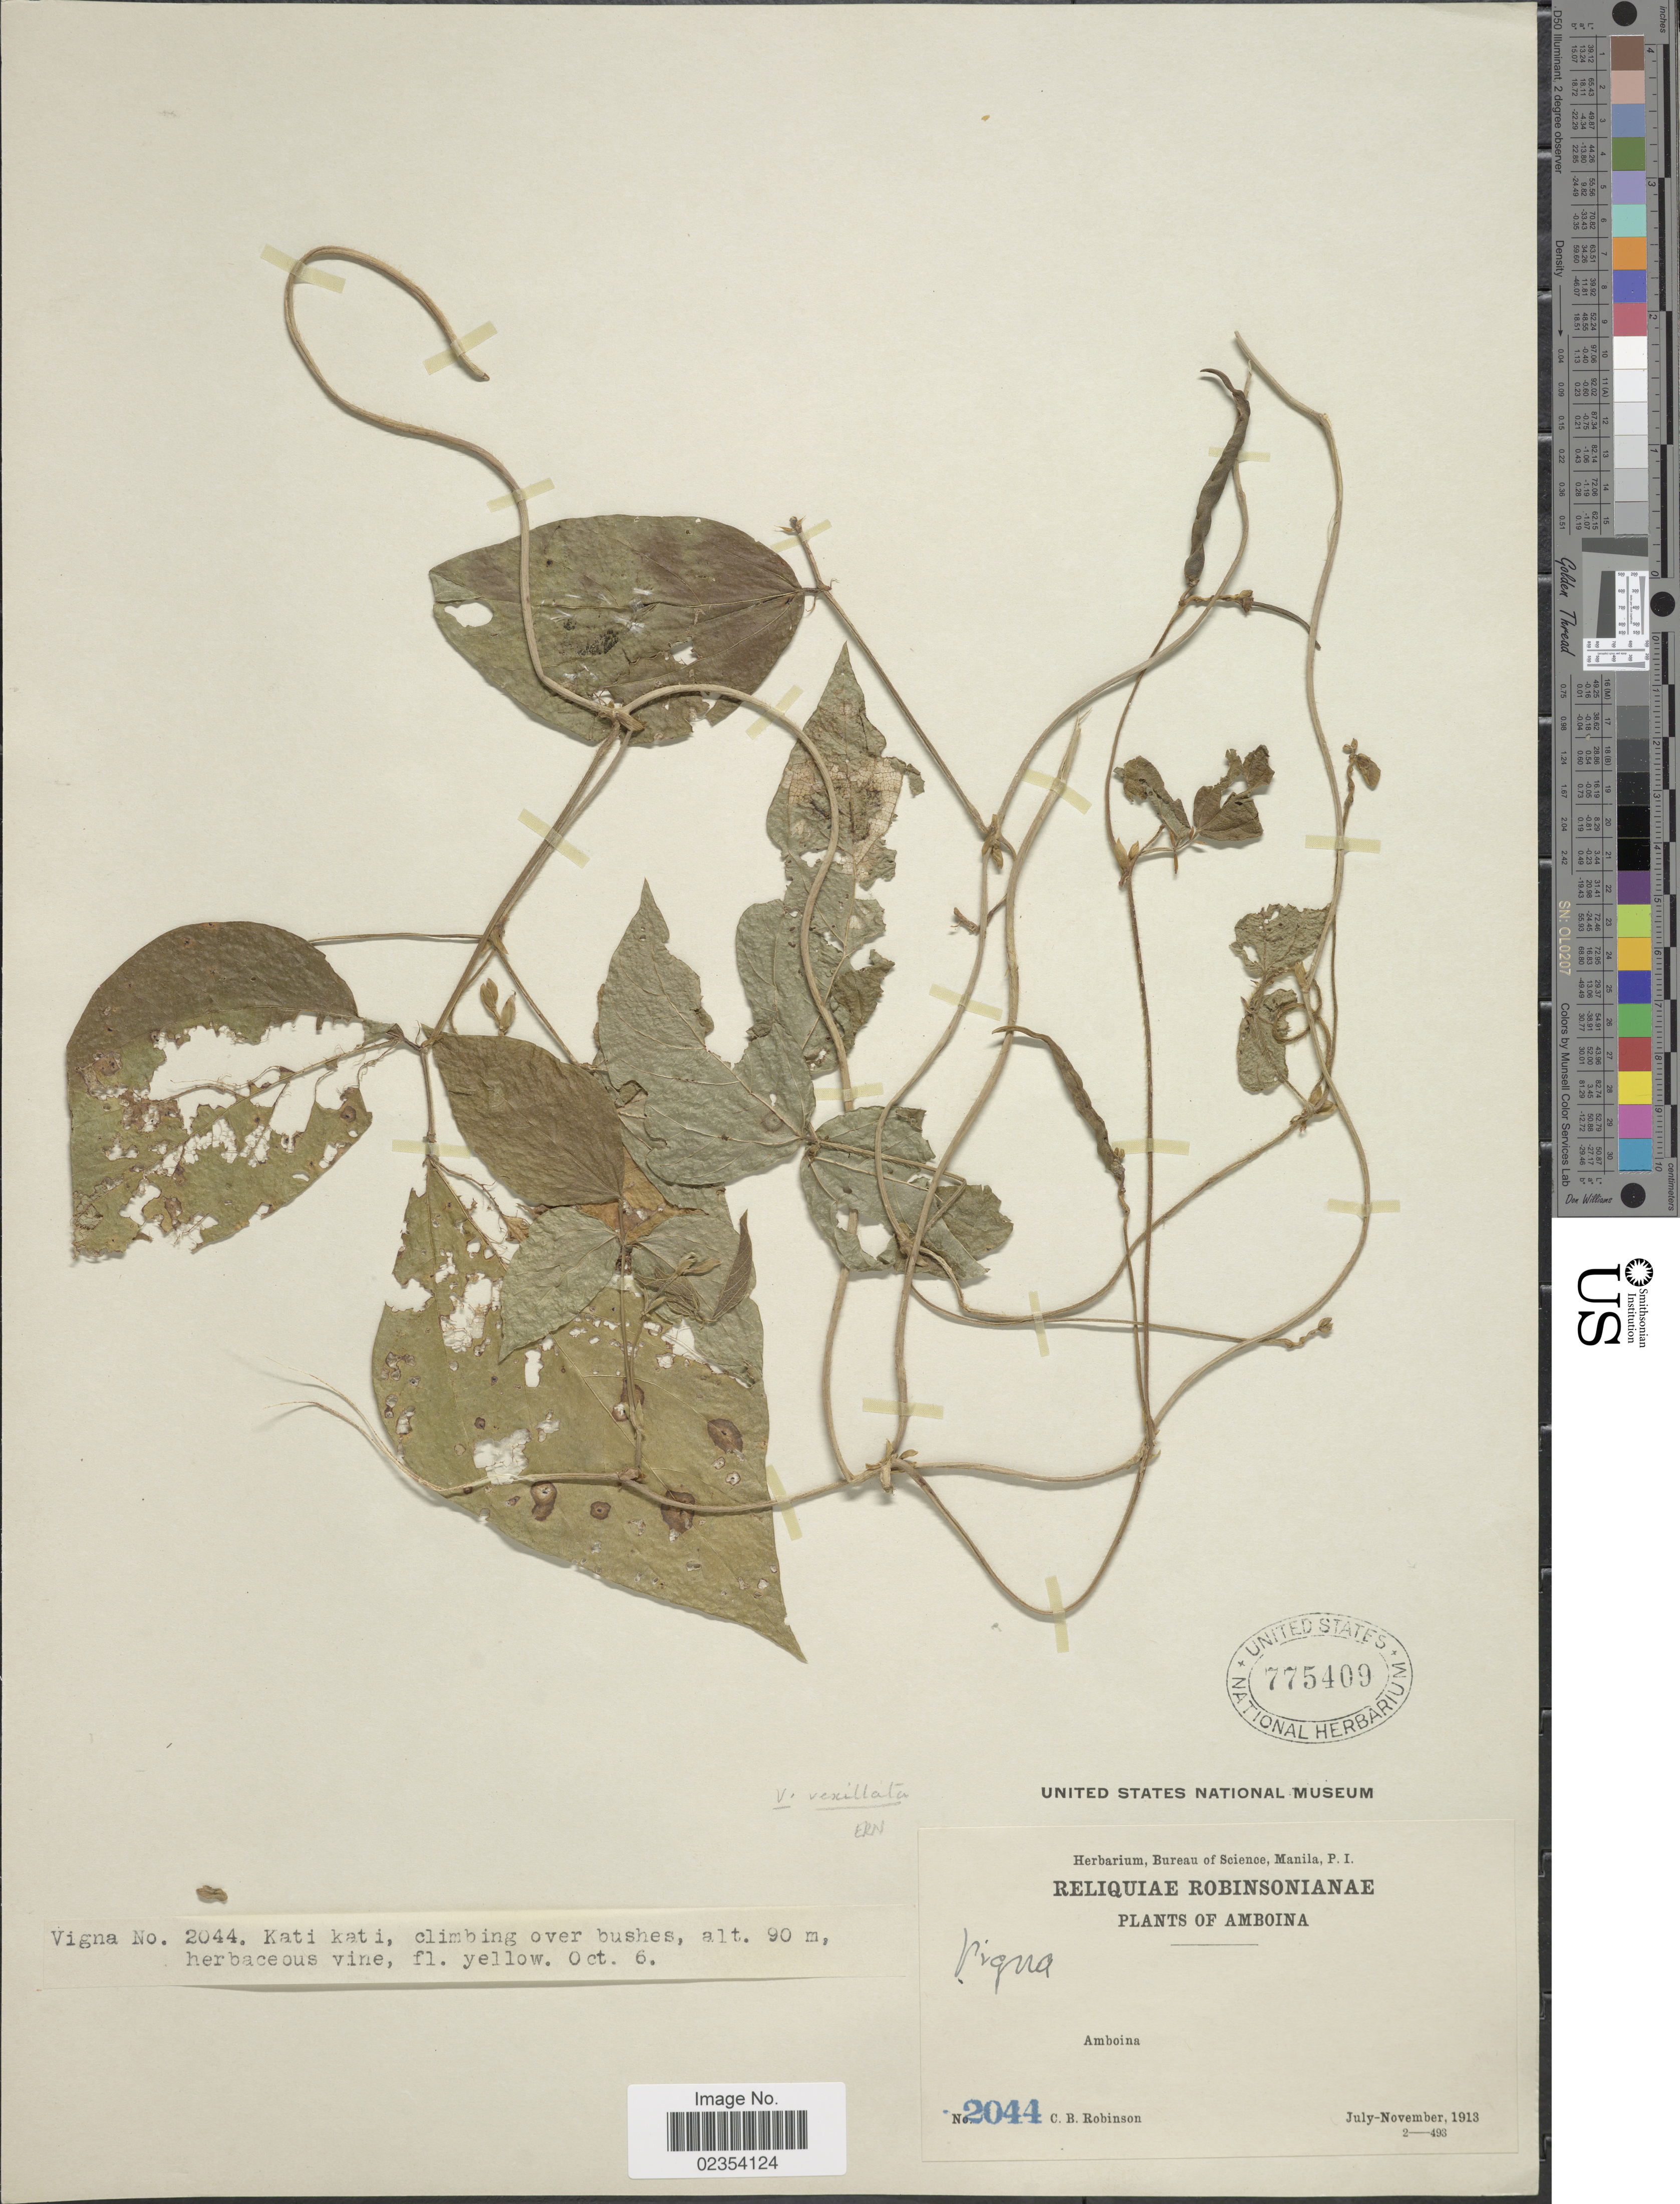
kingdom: Plantae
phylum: Tracheophyta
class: Magnoliopsida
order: Fabales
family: Fabaceae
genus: Vigna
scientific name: Vigna sp.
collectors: C. Robinson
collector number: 2044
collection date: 1913-10-06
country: Indonesia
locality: Amboina, Kati Kati.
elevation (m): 90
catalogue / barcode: US 775409